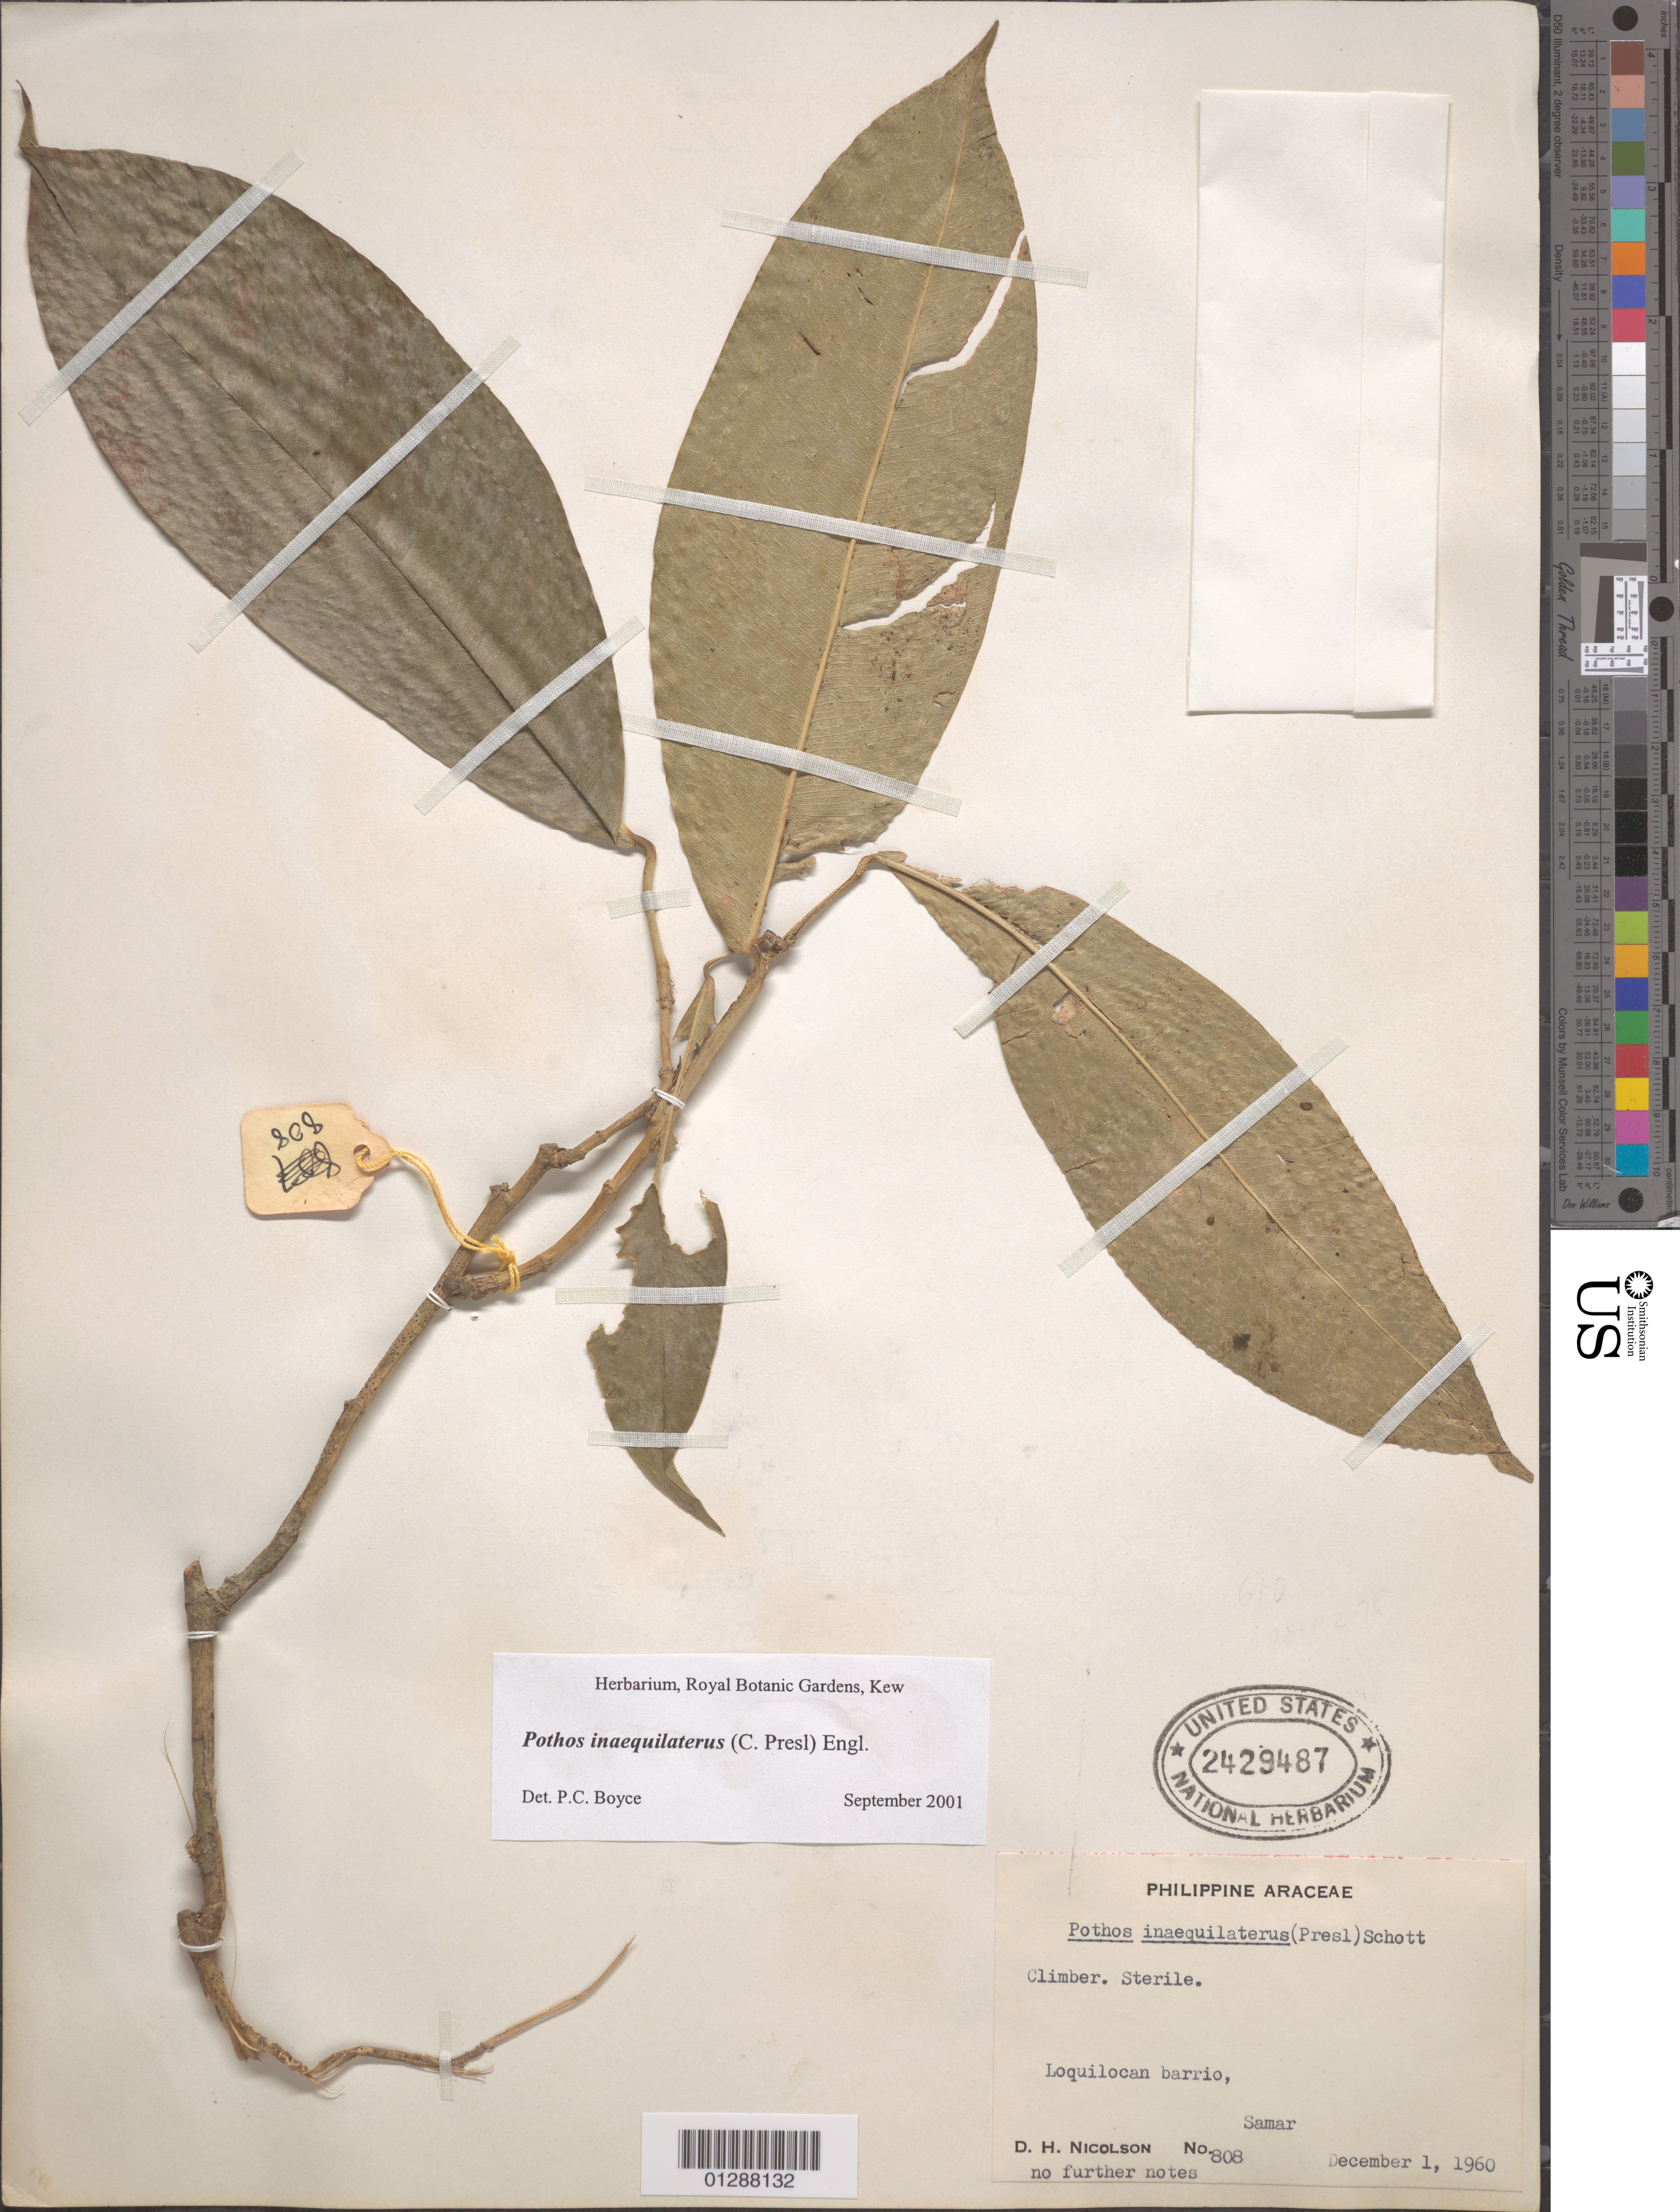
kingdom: Plantae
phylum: Tracheophyta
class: Liliopsida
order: Alismatales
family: Araceae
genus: Pothos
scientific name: Pothos inaequilaterus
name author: Engl.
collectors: D. H. Nicolson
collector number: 808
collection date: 1960-12-01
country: Philippines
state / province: Eastern Visayas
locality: Loquilocan barrio, Samar.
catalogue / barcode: US 2429487